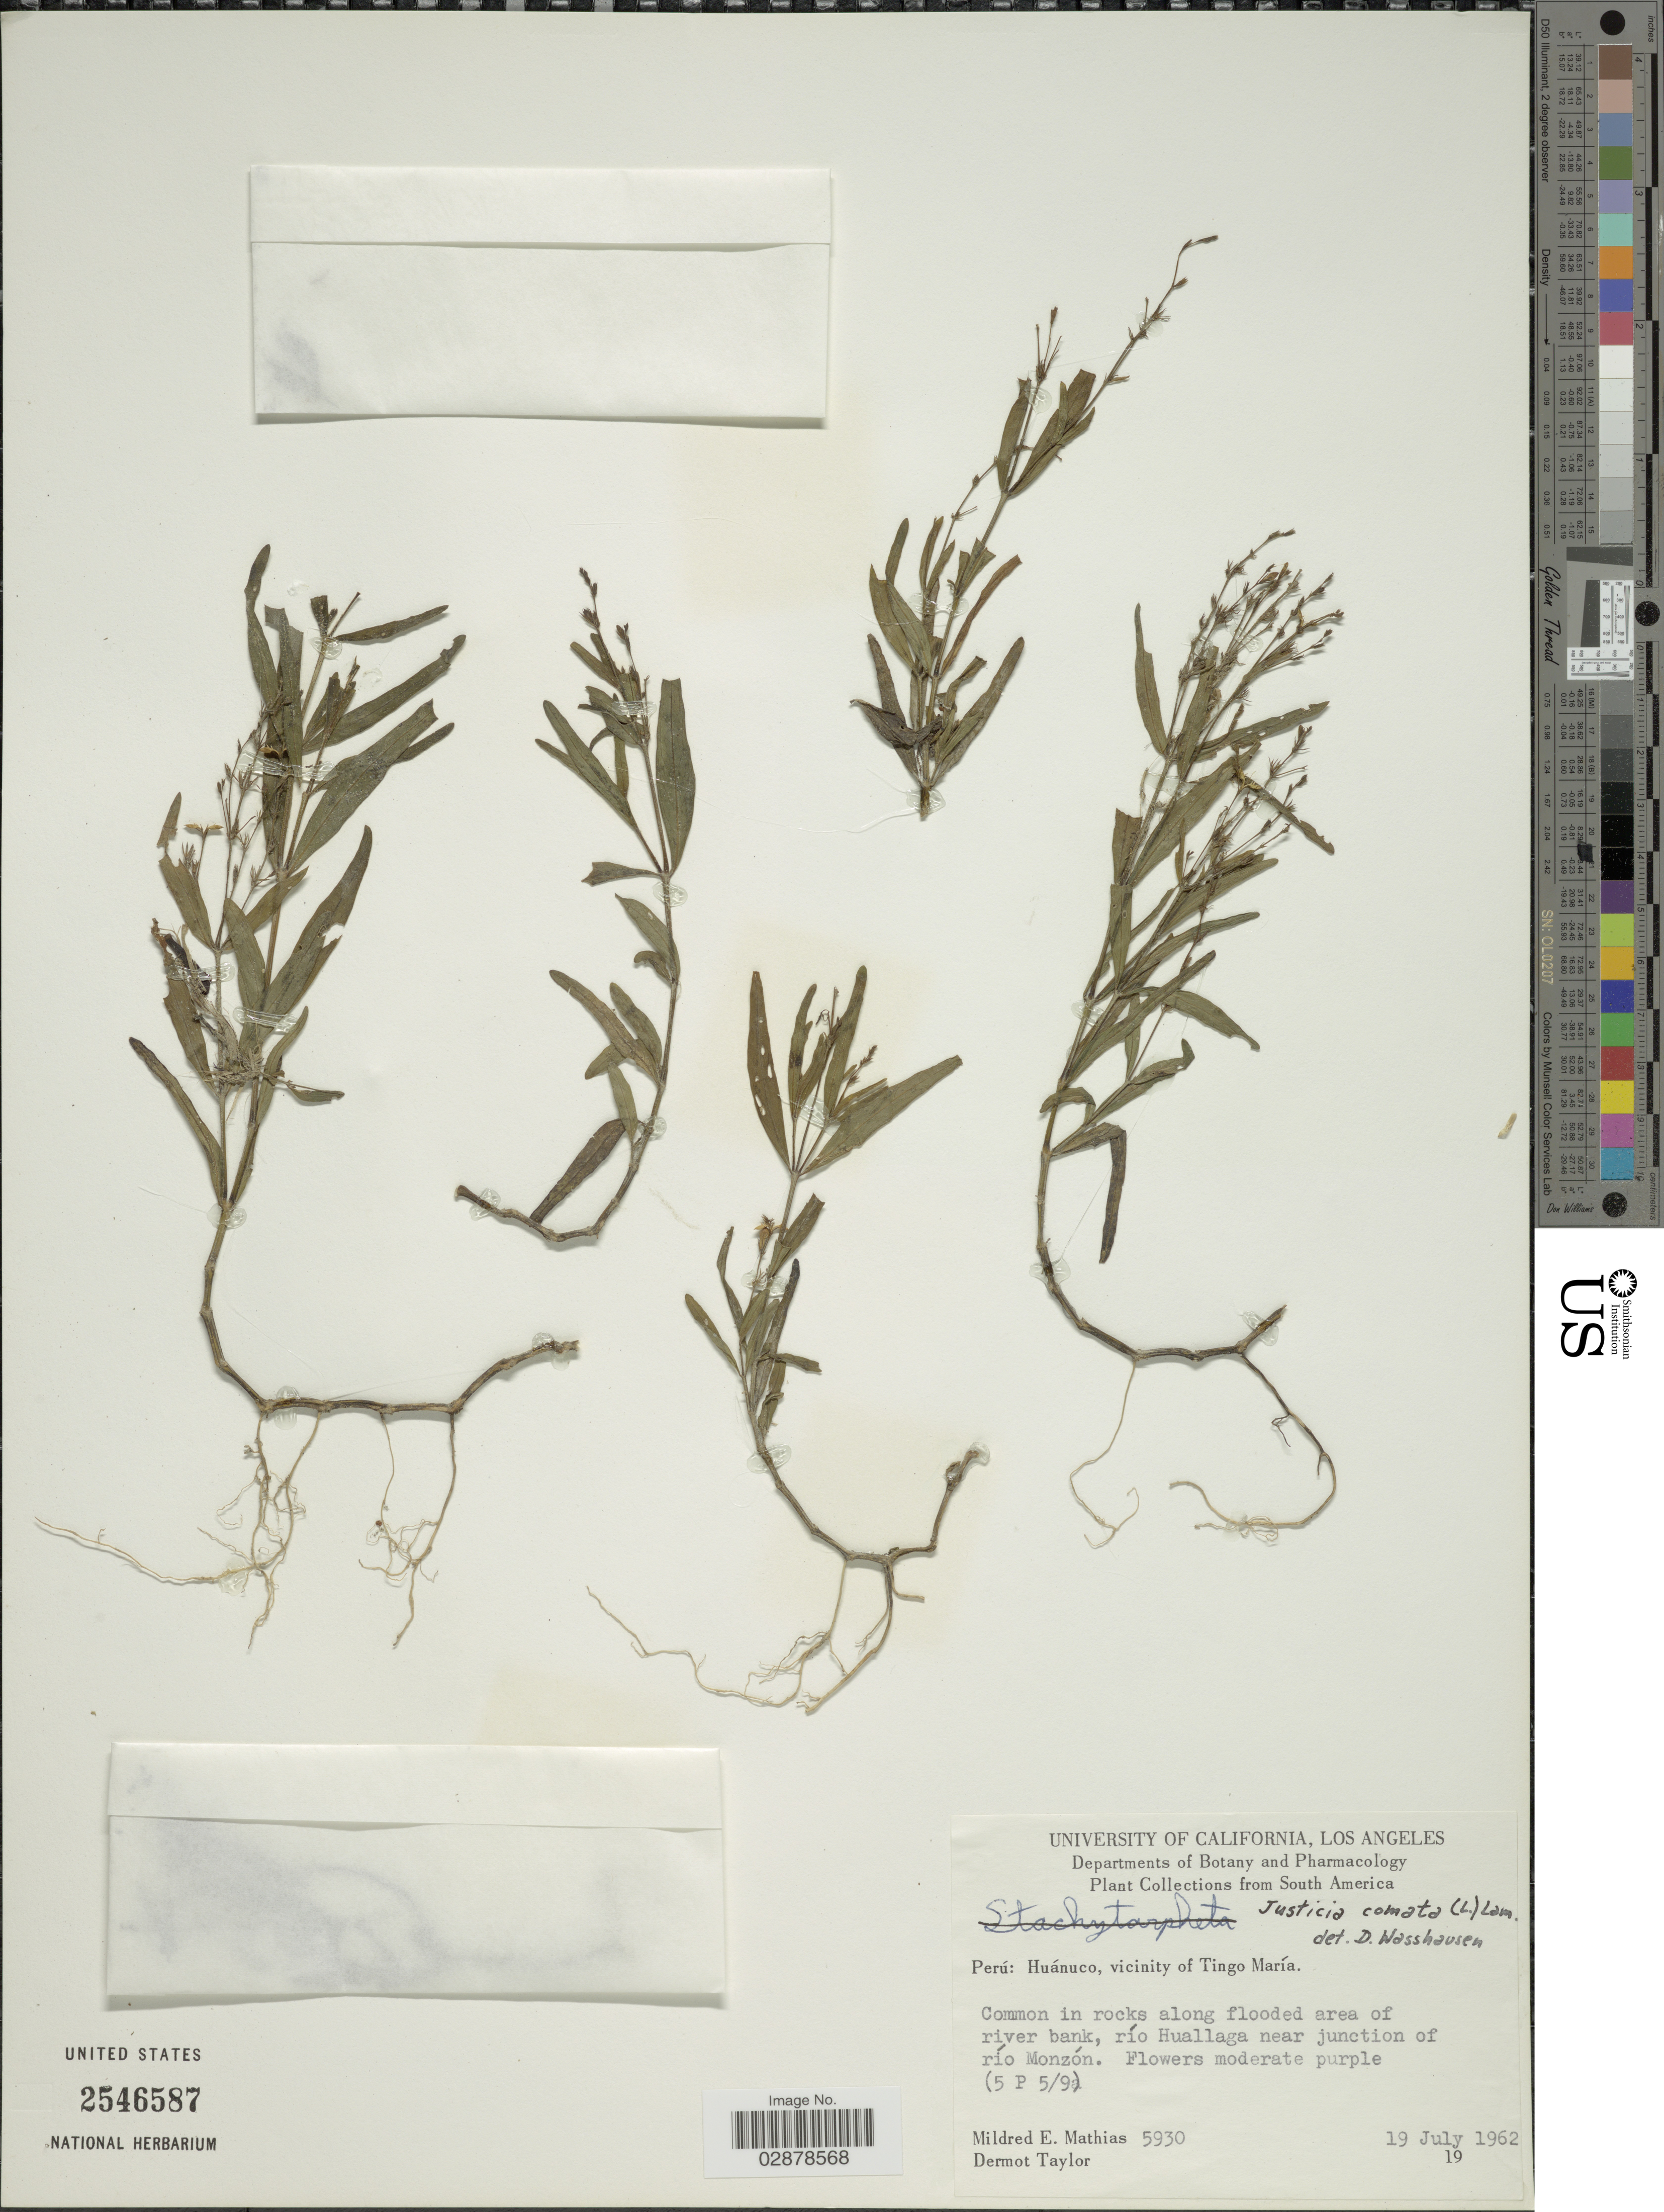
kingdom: Plantae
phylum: Tracheophyta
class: Magnoliopsida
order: Lamiales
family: Acanthaceae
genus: Justicia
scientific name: Justicia comata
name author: (L.) Lam.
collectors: M. E. Mathias & D. Taylor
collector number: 5930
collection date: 1962-07-19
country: Peru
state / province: Huánuco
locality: Huánuco, vicinity of Tingo María, Common in rocks along flooded area of river bank, río Huallaga near junction of río Monzón.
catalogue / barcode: US 2546587